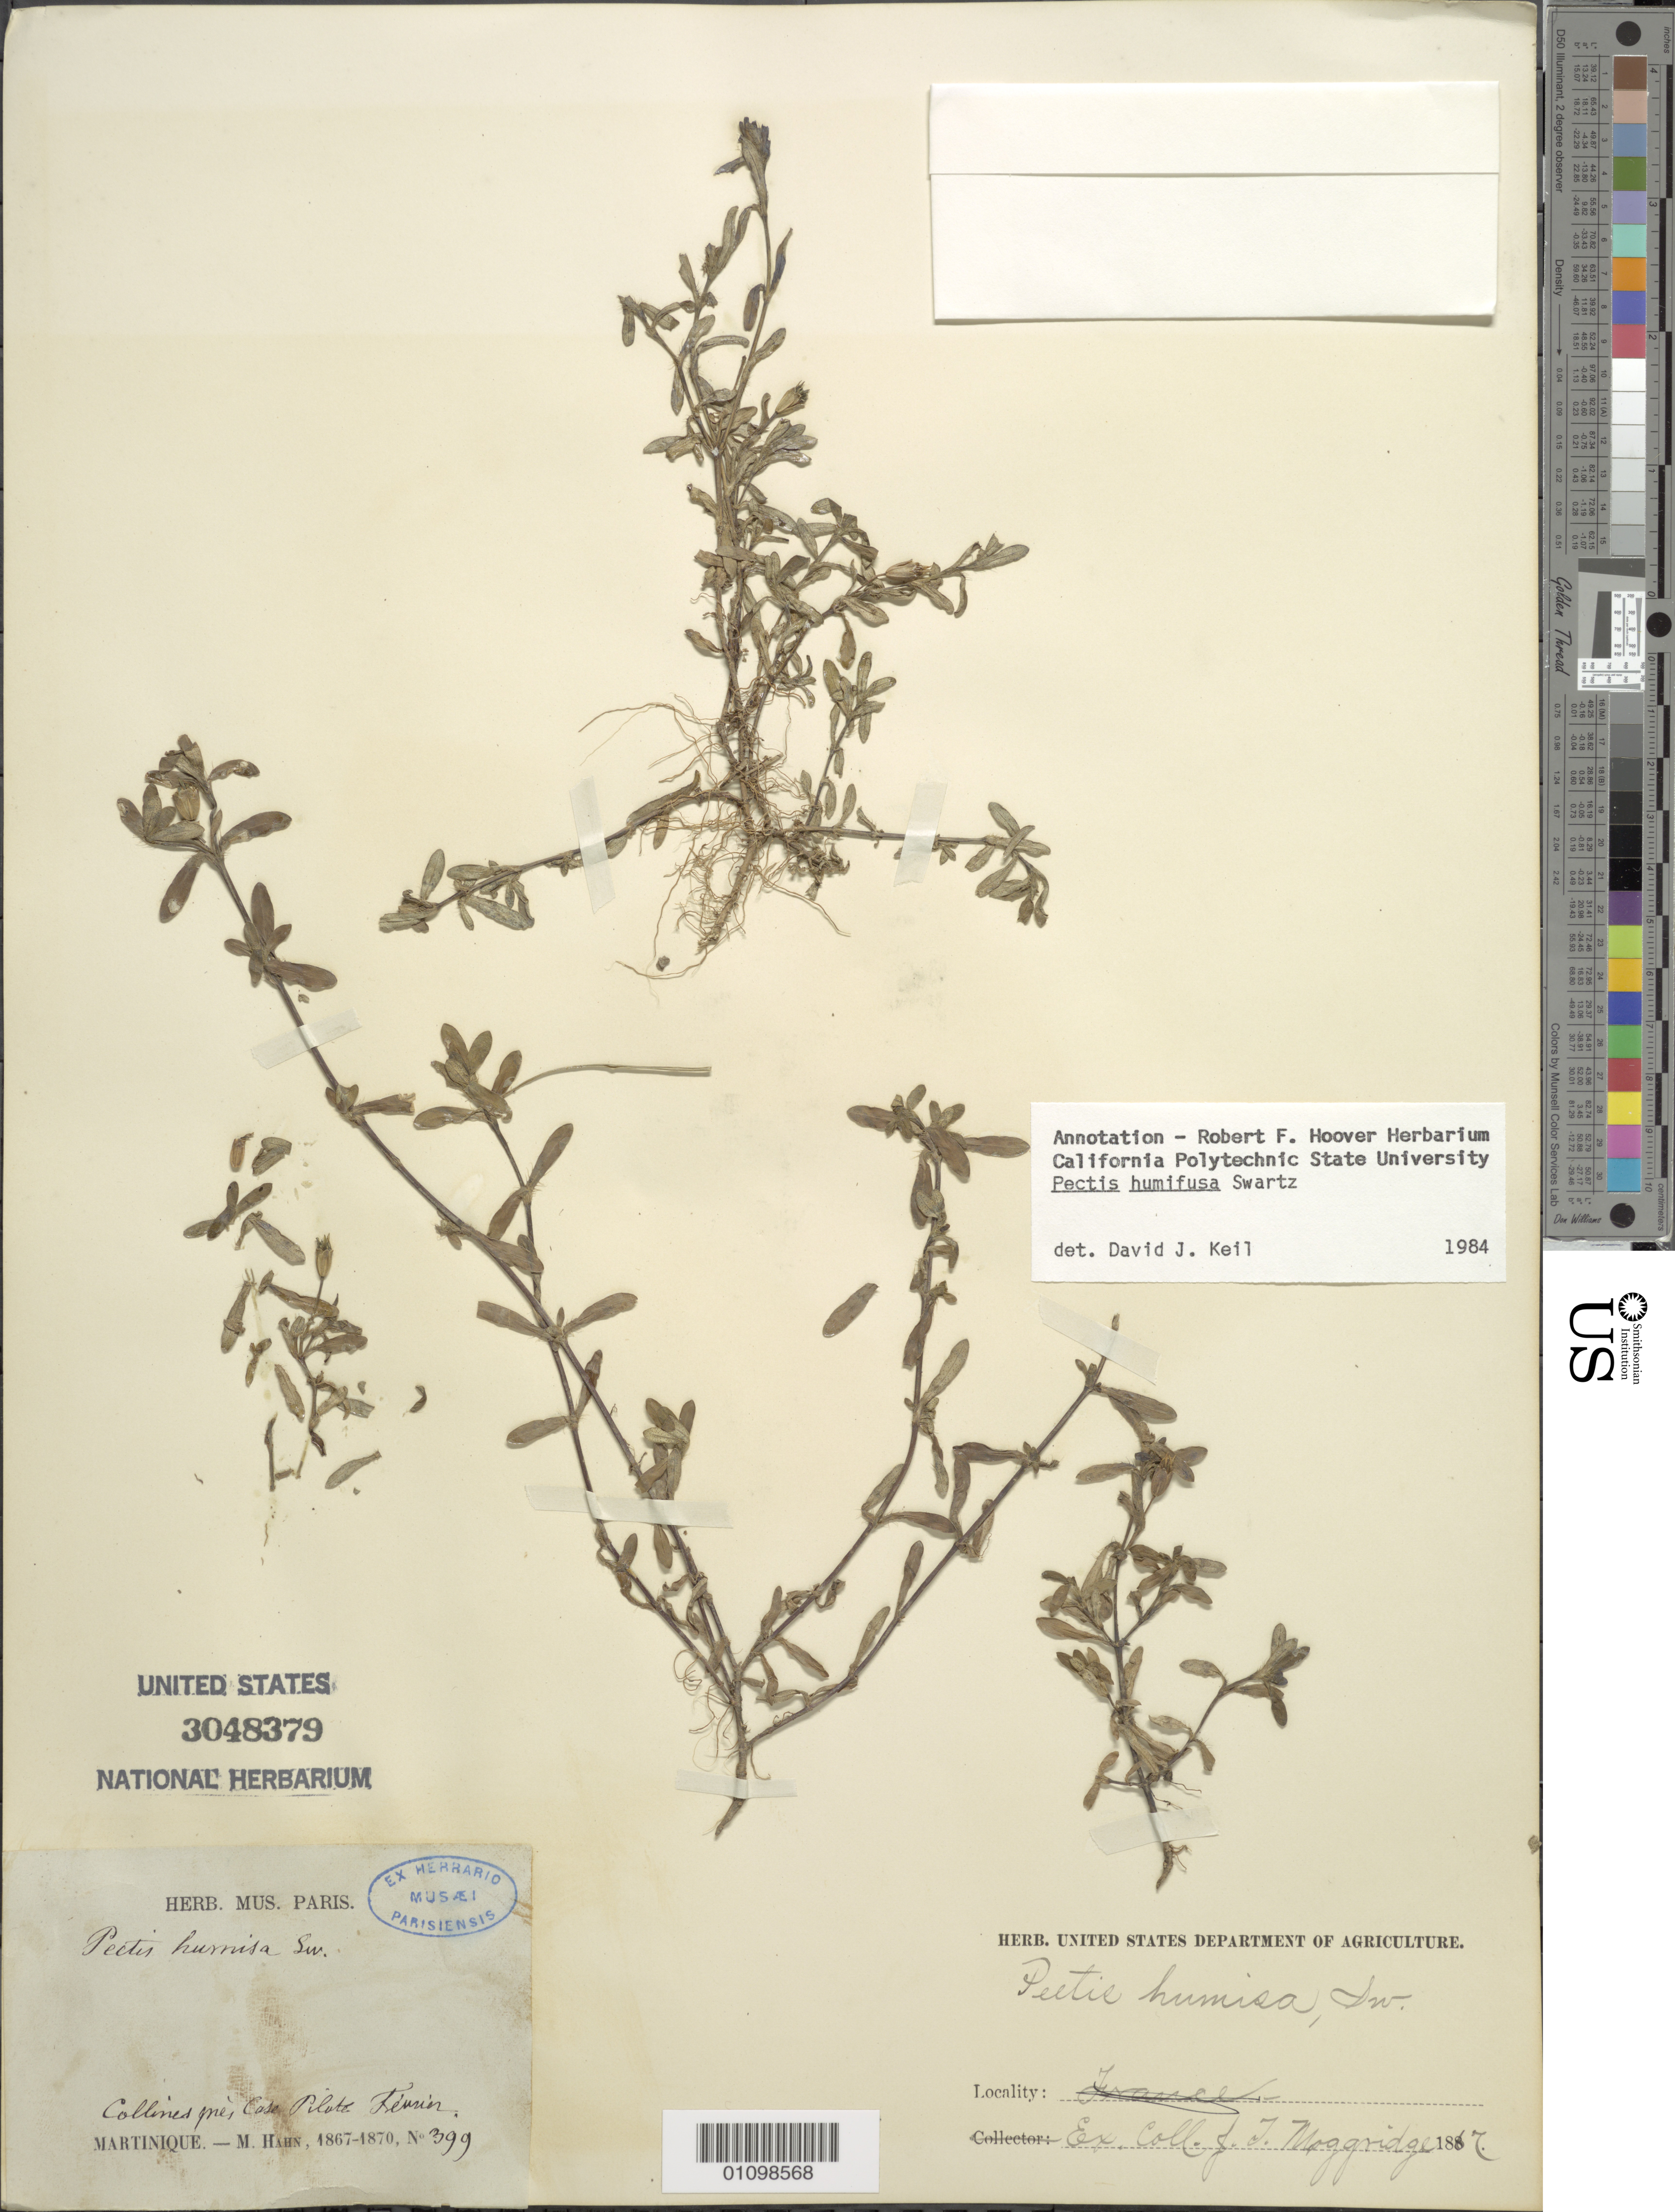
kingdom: Plantae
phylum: Tracheophyta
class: Magnoliopsida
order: Asterales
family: Asteraceae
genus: Pectis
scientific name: Pectis humifusa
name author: Sw.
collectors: M. Hahn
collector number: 399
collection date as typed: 1867 to -- --- 1870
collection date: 1867/1870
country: Martinique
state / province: Saint-Pierre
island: Martinique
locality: Collined prie, Case Pilote Pennier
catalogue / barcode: US 3048379